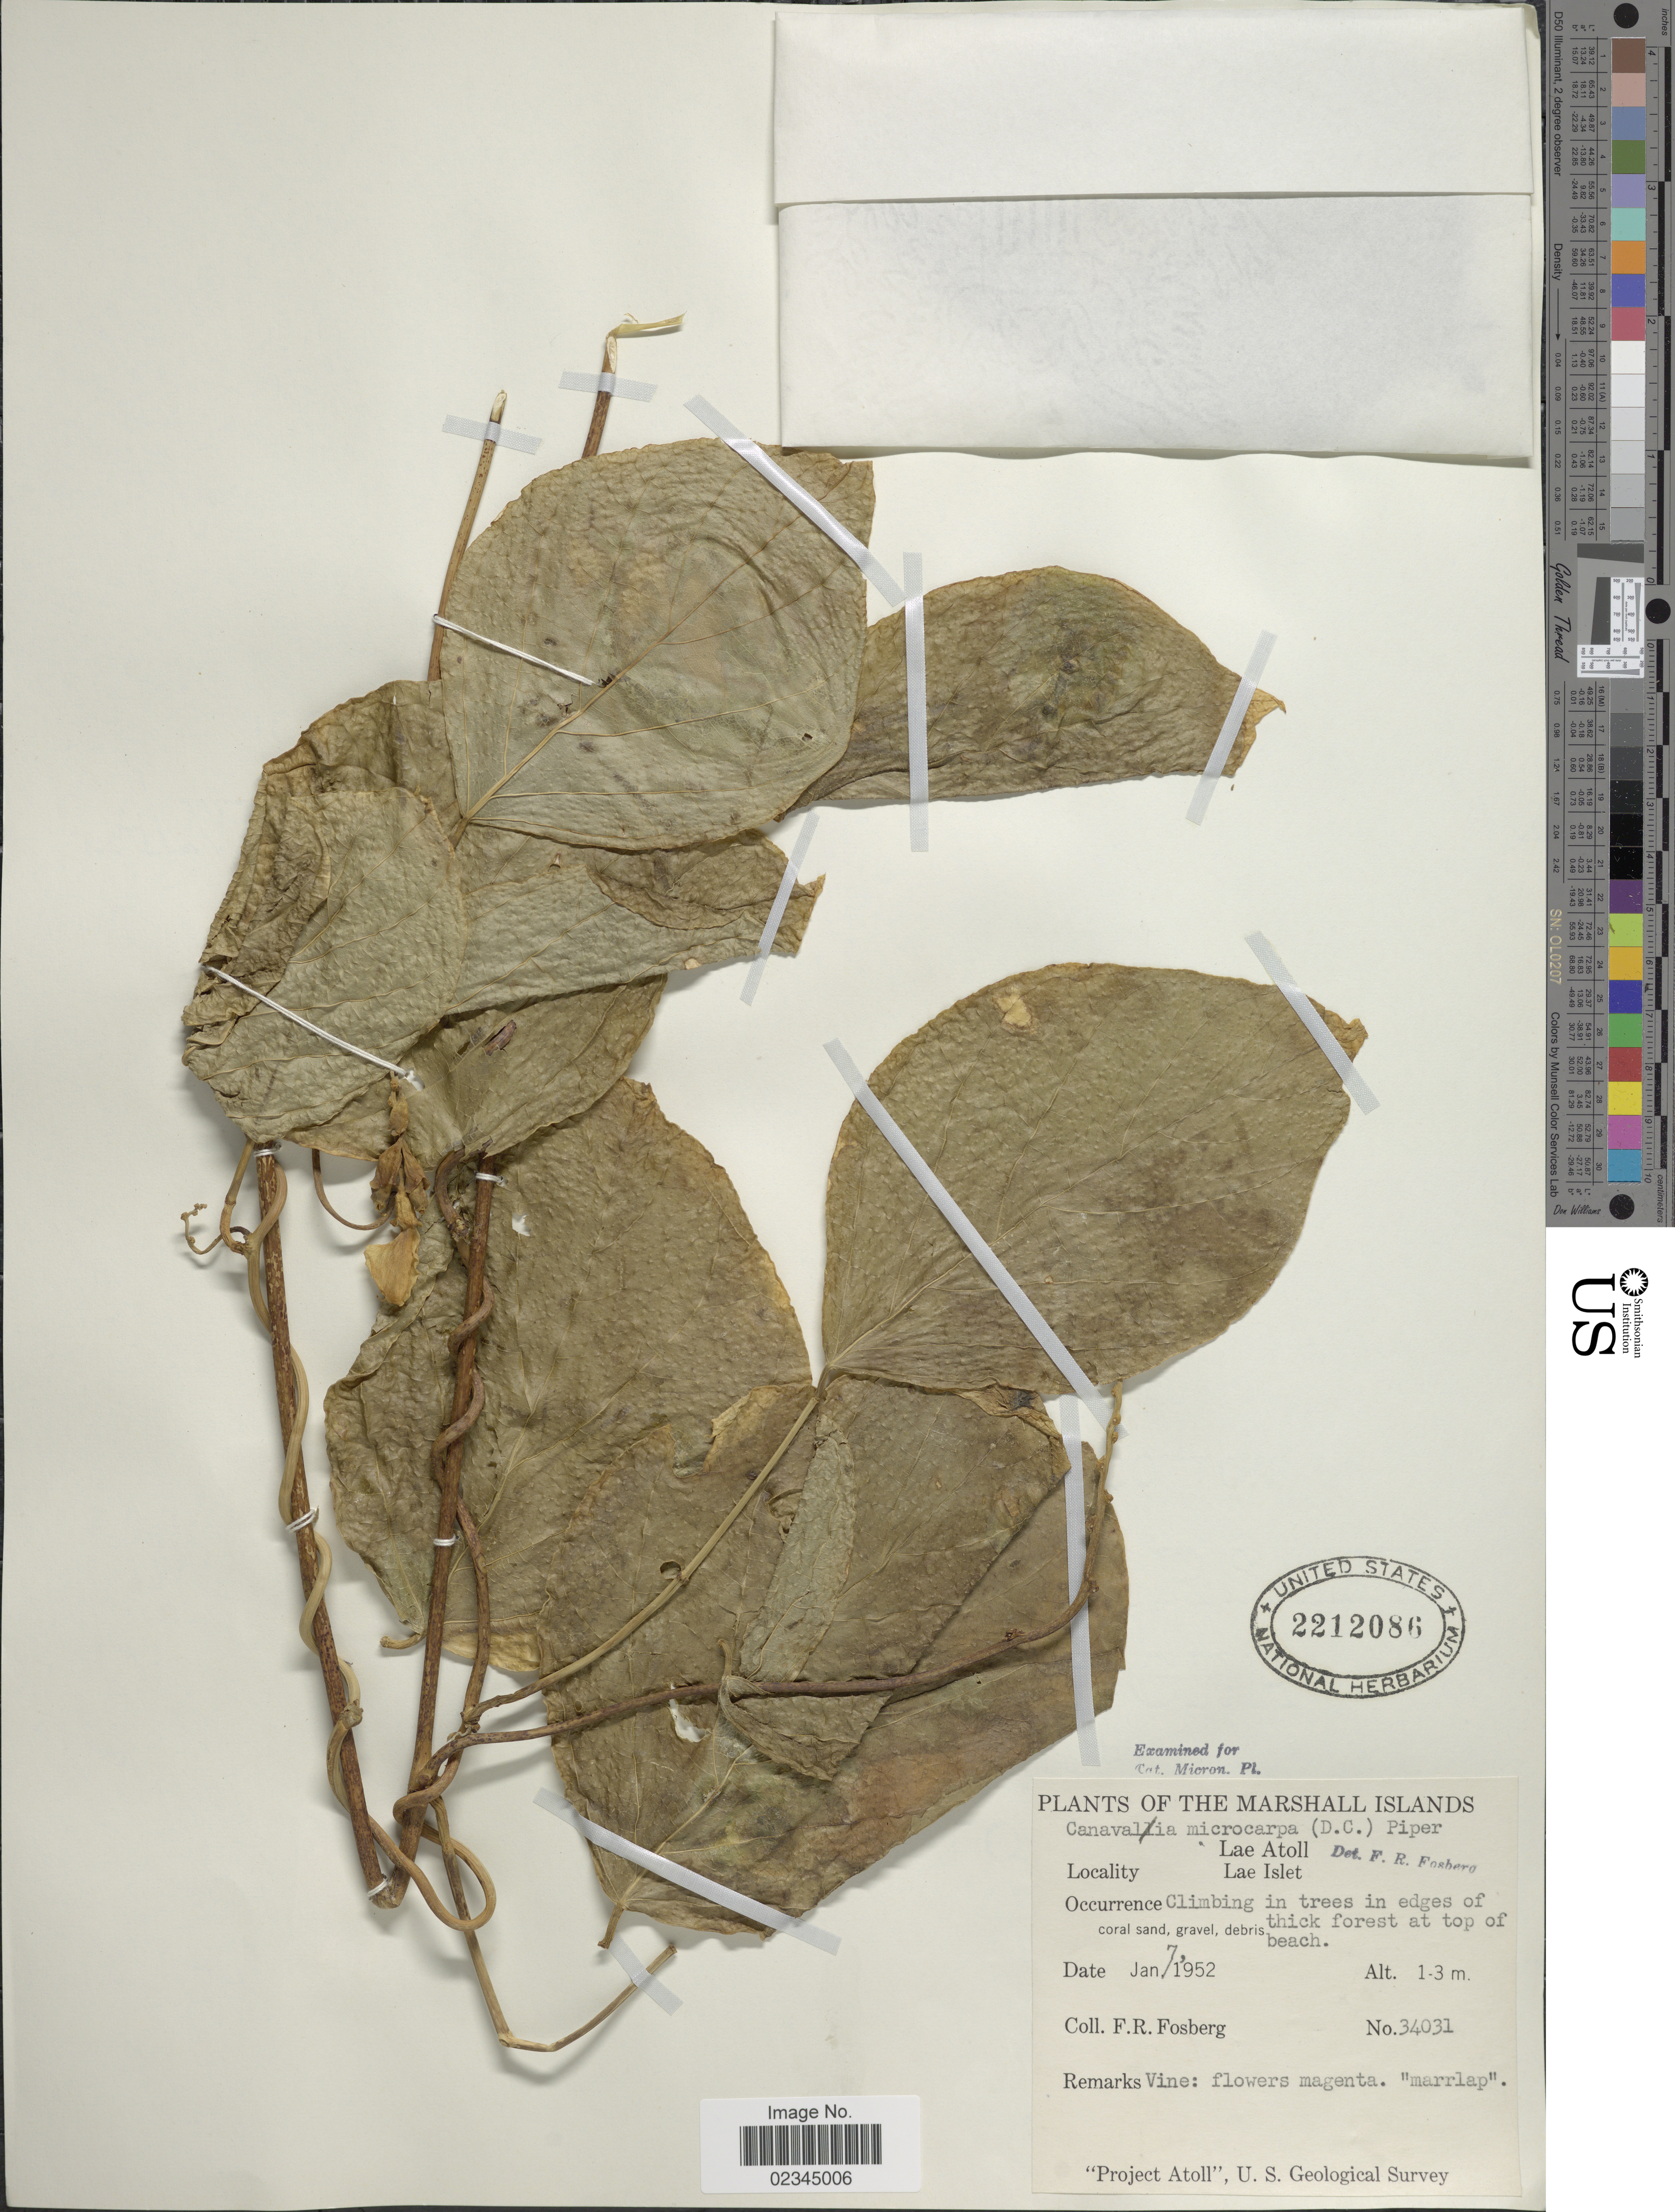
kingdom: Plantae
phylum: Tracheophyta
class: Magnoliopsida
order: Fabales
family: Fabaceae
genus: Canavalia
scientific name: Canavalia cathartica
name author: Thouars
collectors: F. R. Fosberg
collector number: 34031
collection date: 1952-01-07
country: Marshall Islands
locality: Lae Atoll, Lae Islet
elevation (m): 1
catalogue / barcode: US 2212086